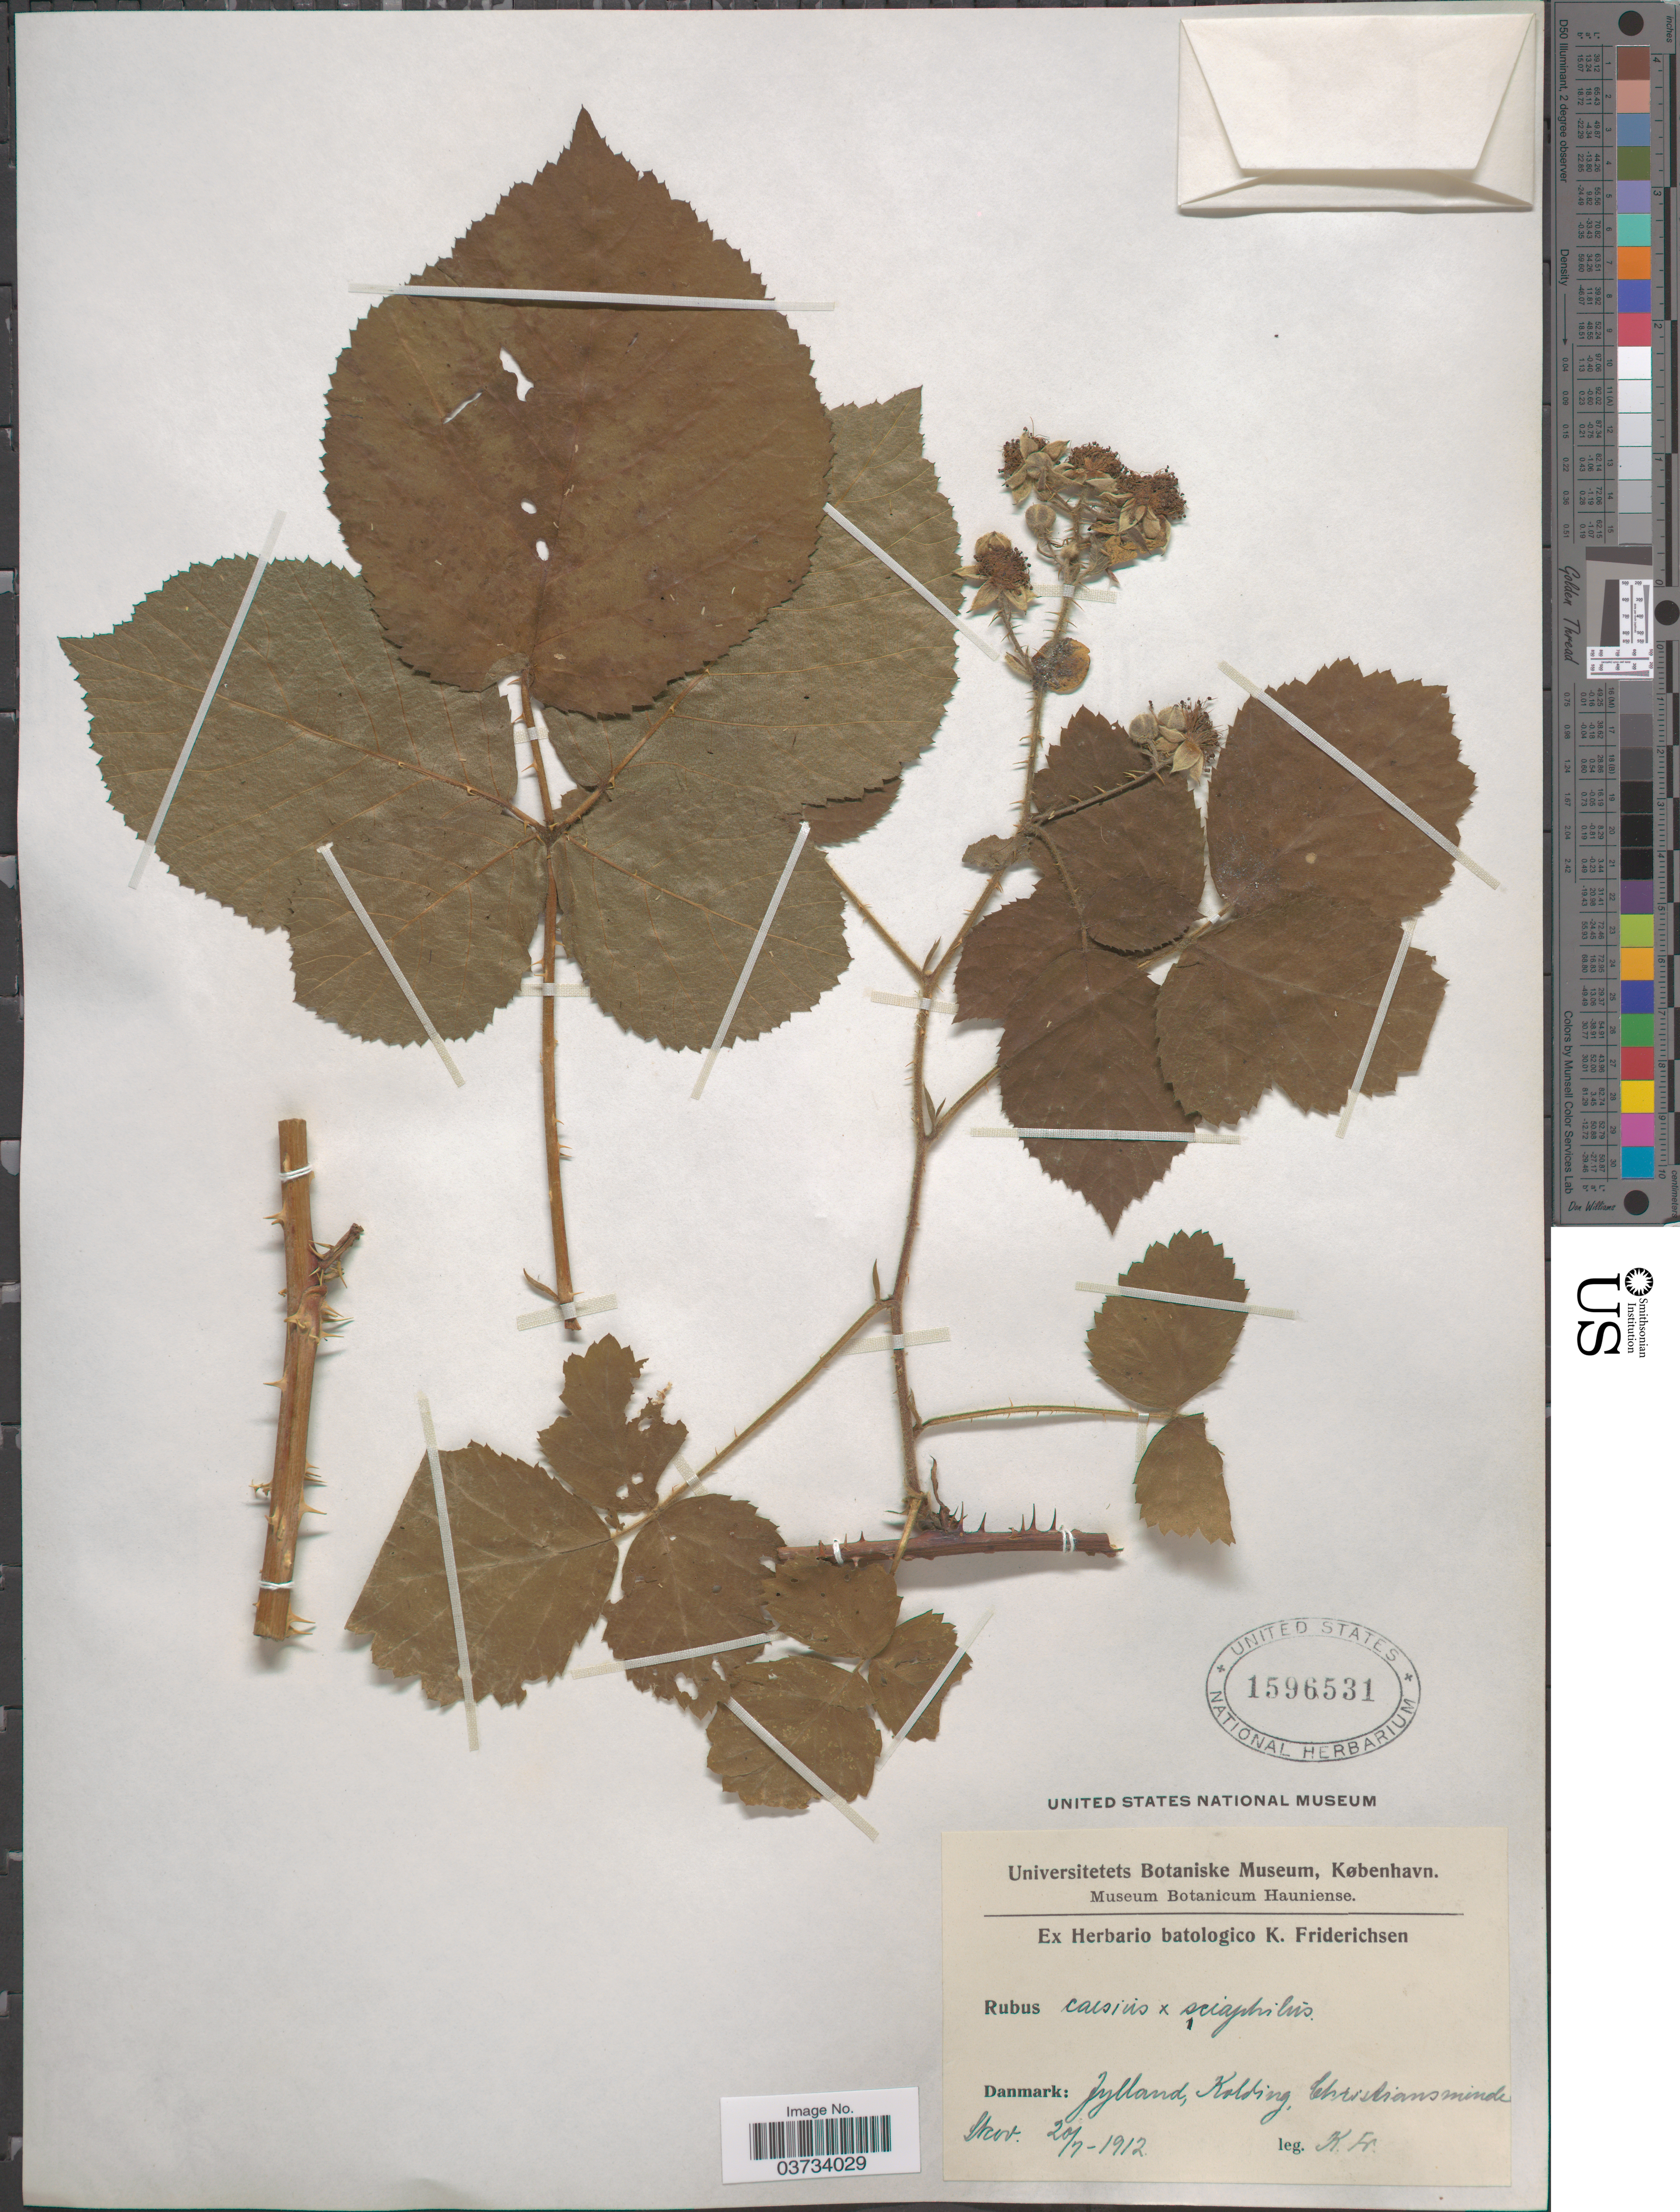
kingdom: Plantae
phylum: Tracheophyta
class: Magnoliopsida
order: Rosales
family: Rosaceae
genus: Rubus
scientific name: Rubus caesius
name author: L.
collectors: K. Friderichsen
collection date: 1912-07-20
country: Denmark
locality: Jylland, Kolding, Christiansminde.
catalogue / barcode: US 1596531